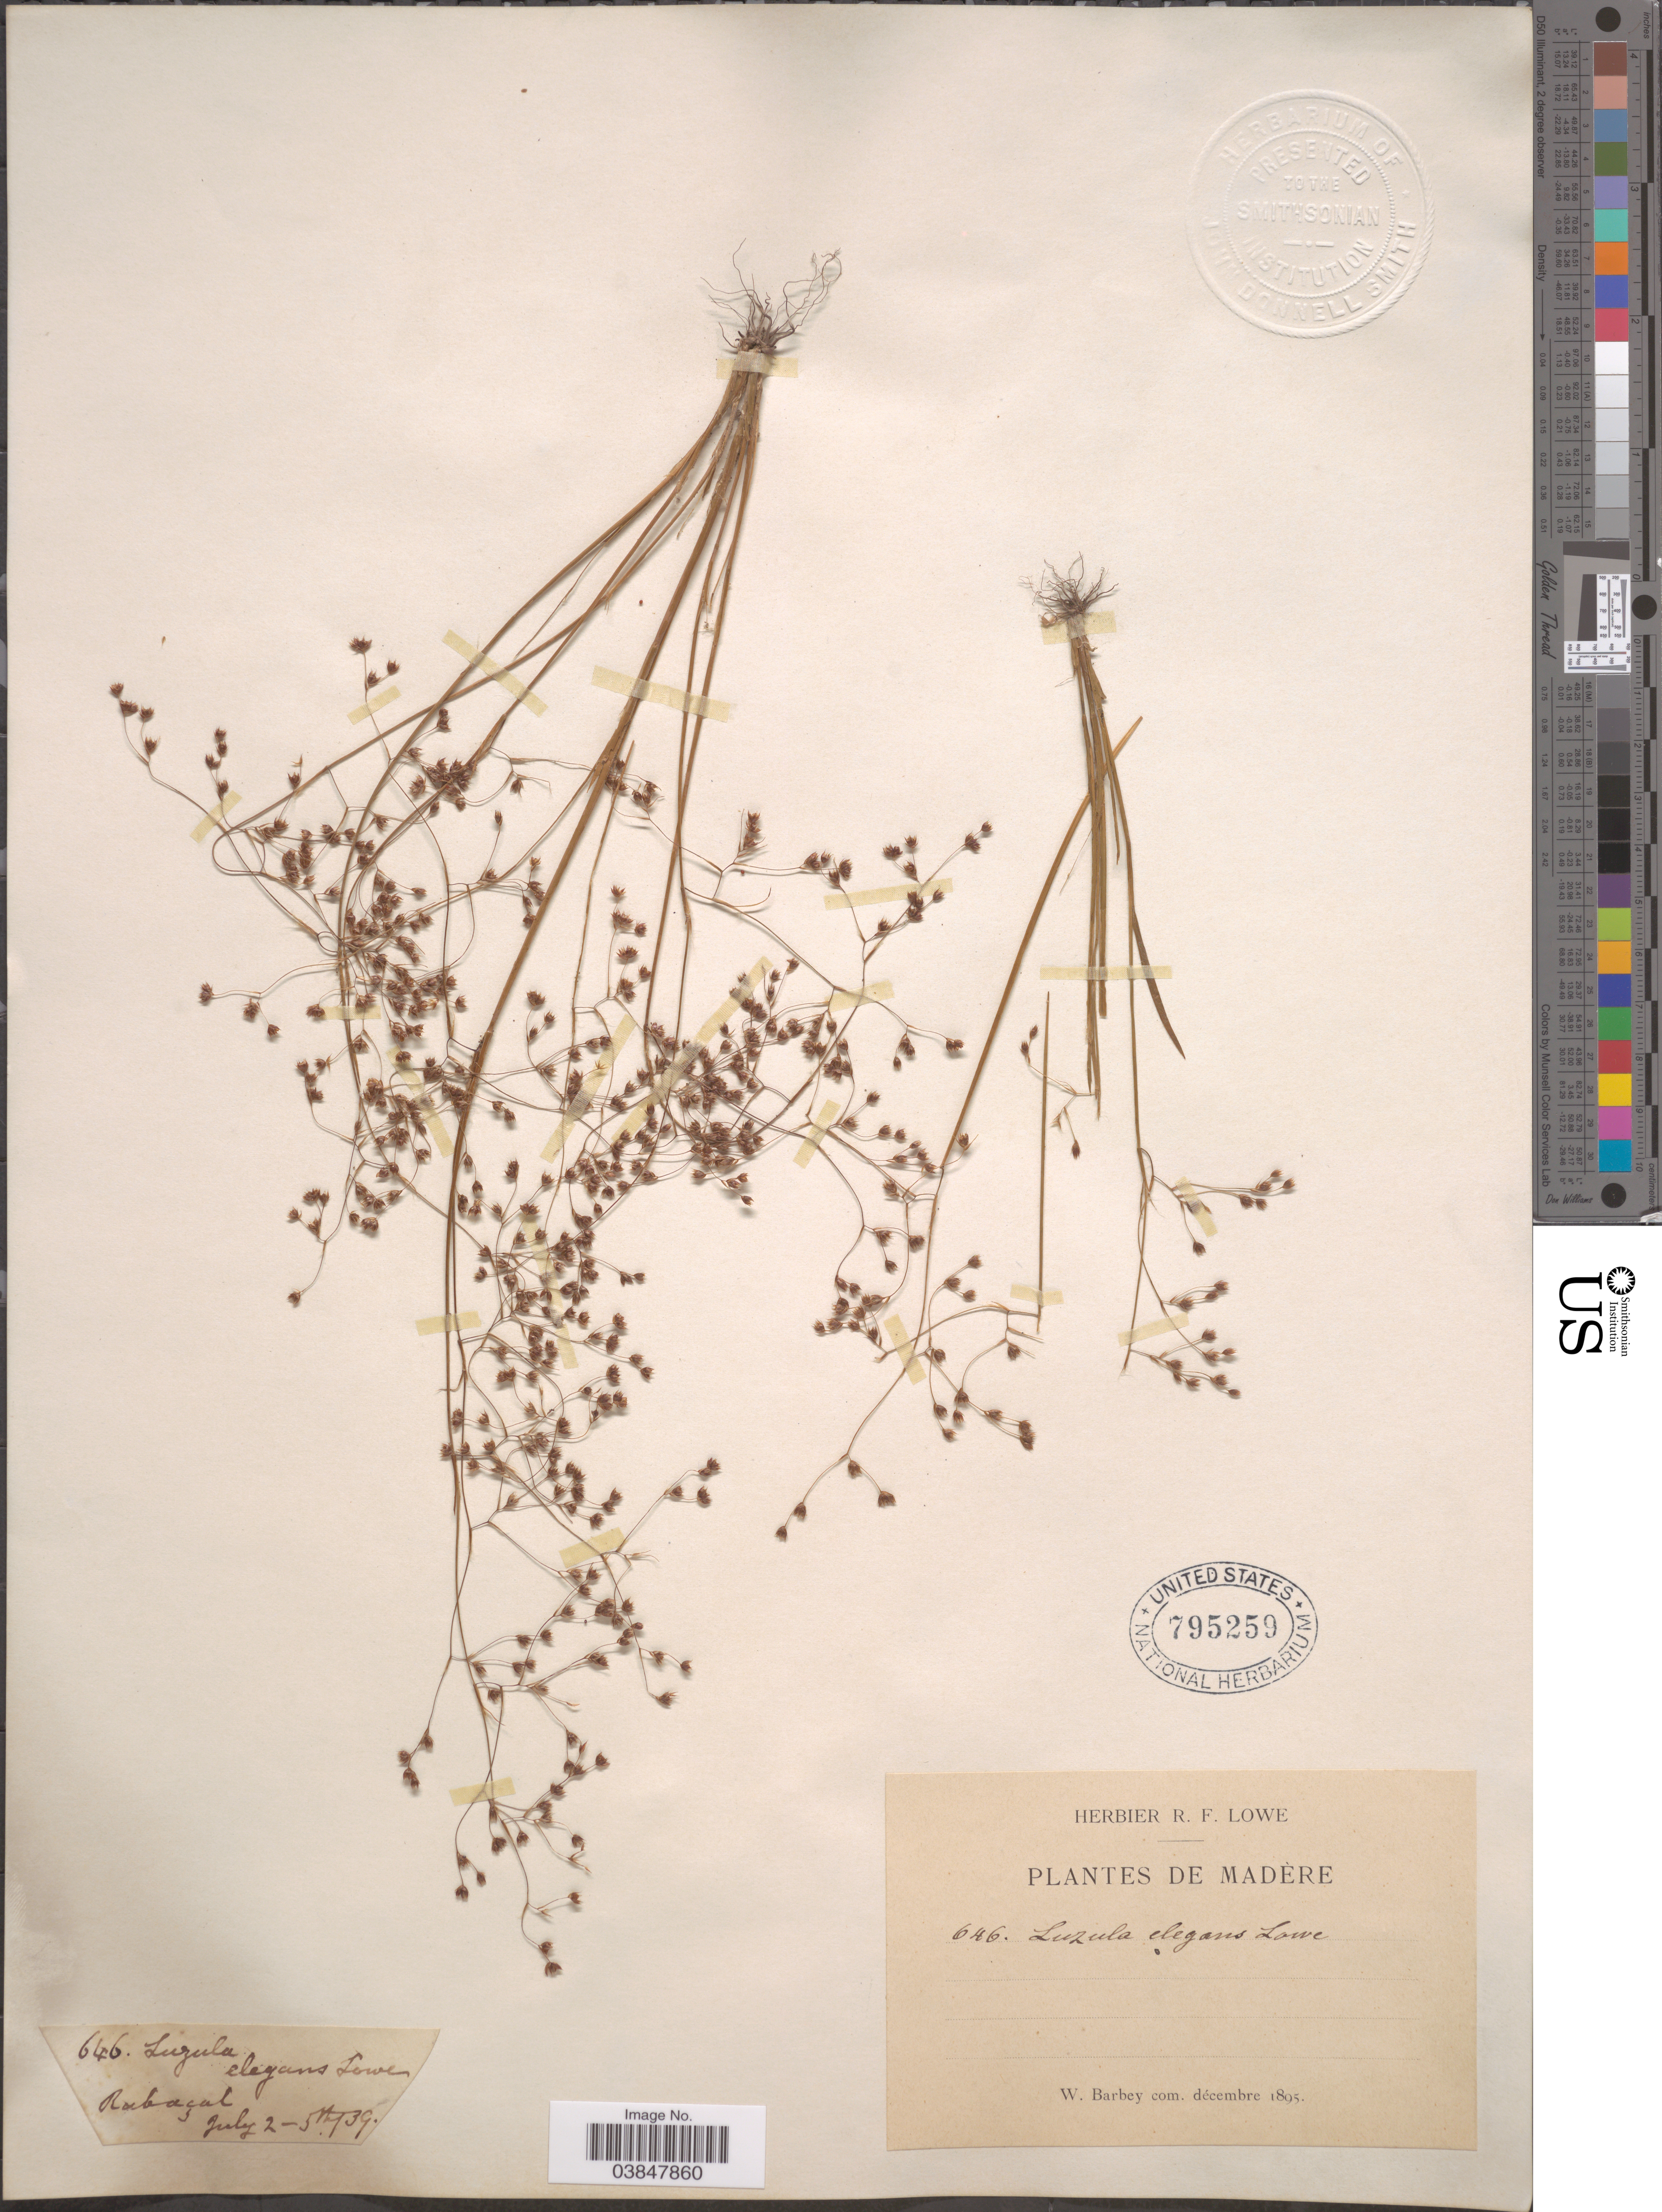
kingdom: Plantae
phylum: Tracheophyta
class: Liliopsida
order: Poales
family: Juncaceae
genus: Luzula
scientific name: Luzula elegans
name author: Lowe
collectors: ex herb. R. F. Lowe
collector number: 646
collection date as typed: Transcribed d/m/y: 2/7/39 to 5/7/39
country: Portugal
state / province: Madeira (Aut. Reg.)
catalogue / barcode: US 795259